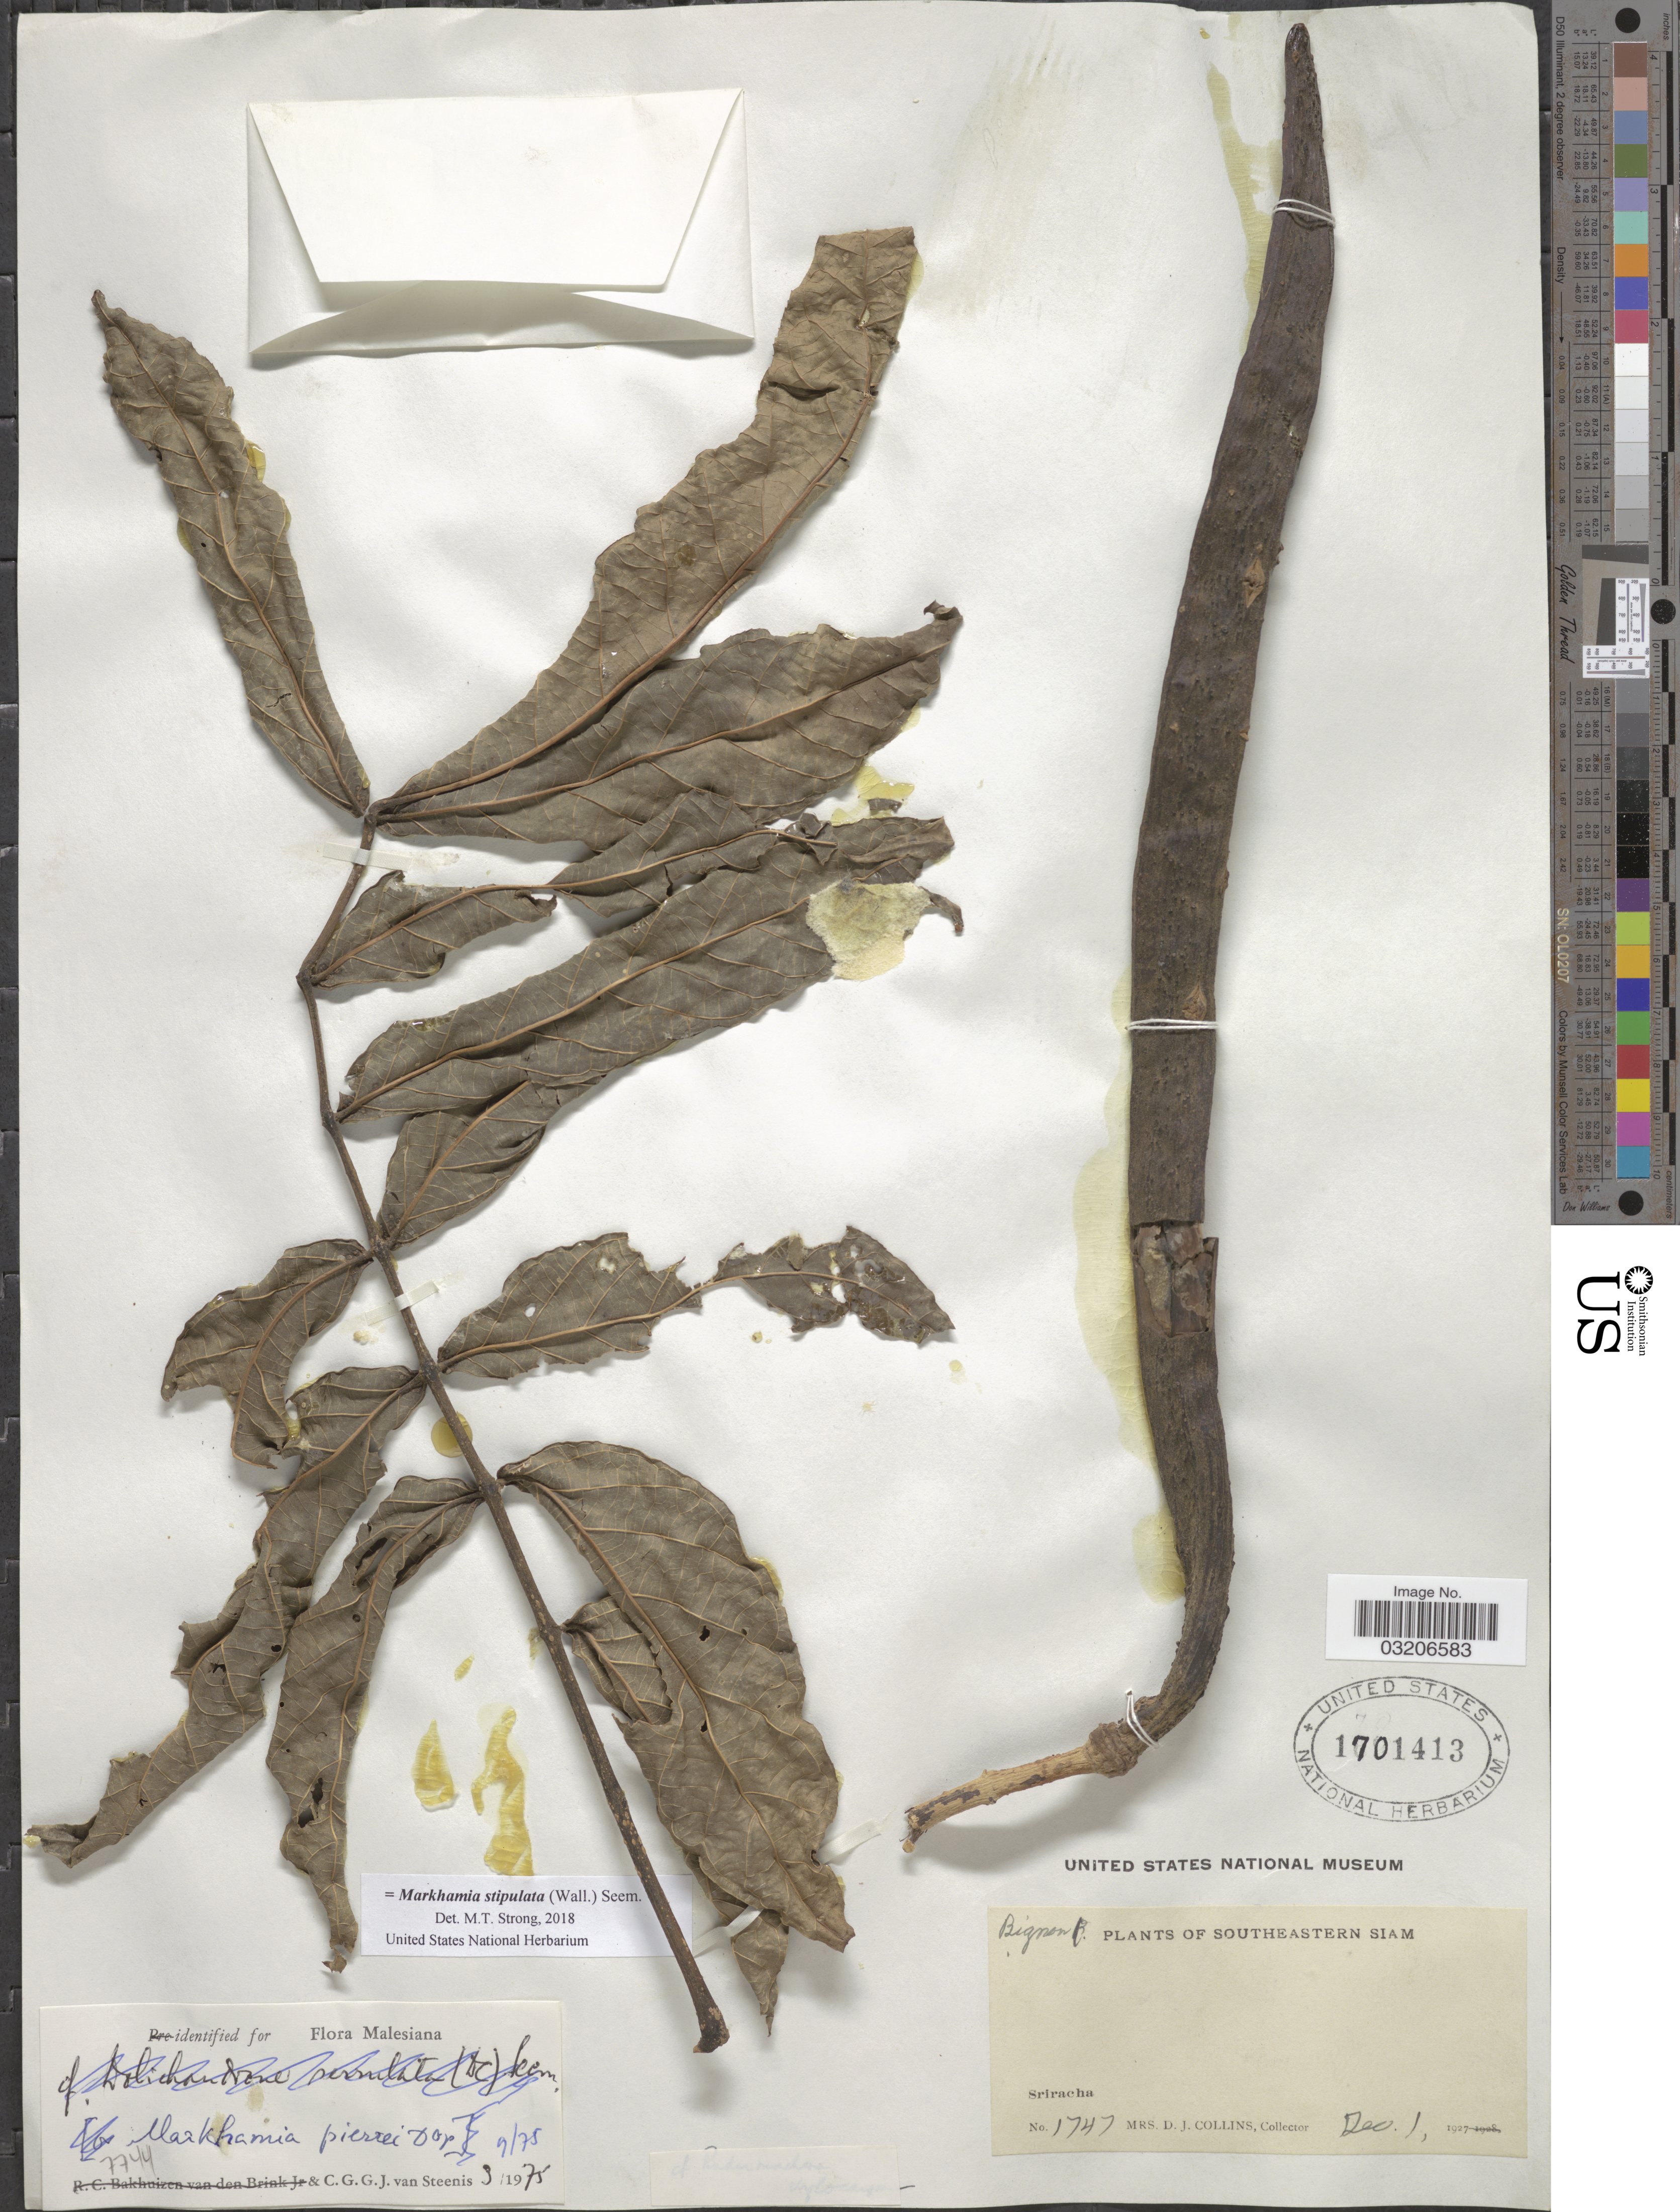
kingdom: Plantae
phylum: Tracheophyta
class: Magnoliopsida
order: Lamiales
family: Bignoniaceae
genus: Markhamia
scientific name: Markhamia stipulata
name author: (Wall.) Seem.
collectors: Mrs. D. J. Collins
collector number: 1747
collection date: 1927-12-01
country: Thailand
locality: Southeastern Siam. Sriracha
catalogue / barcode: US 1701413